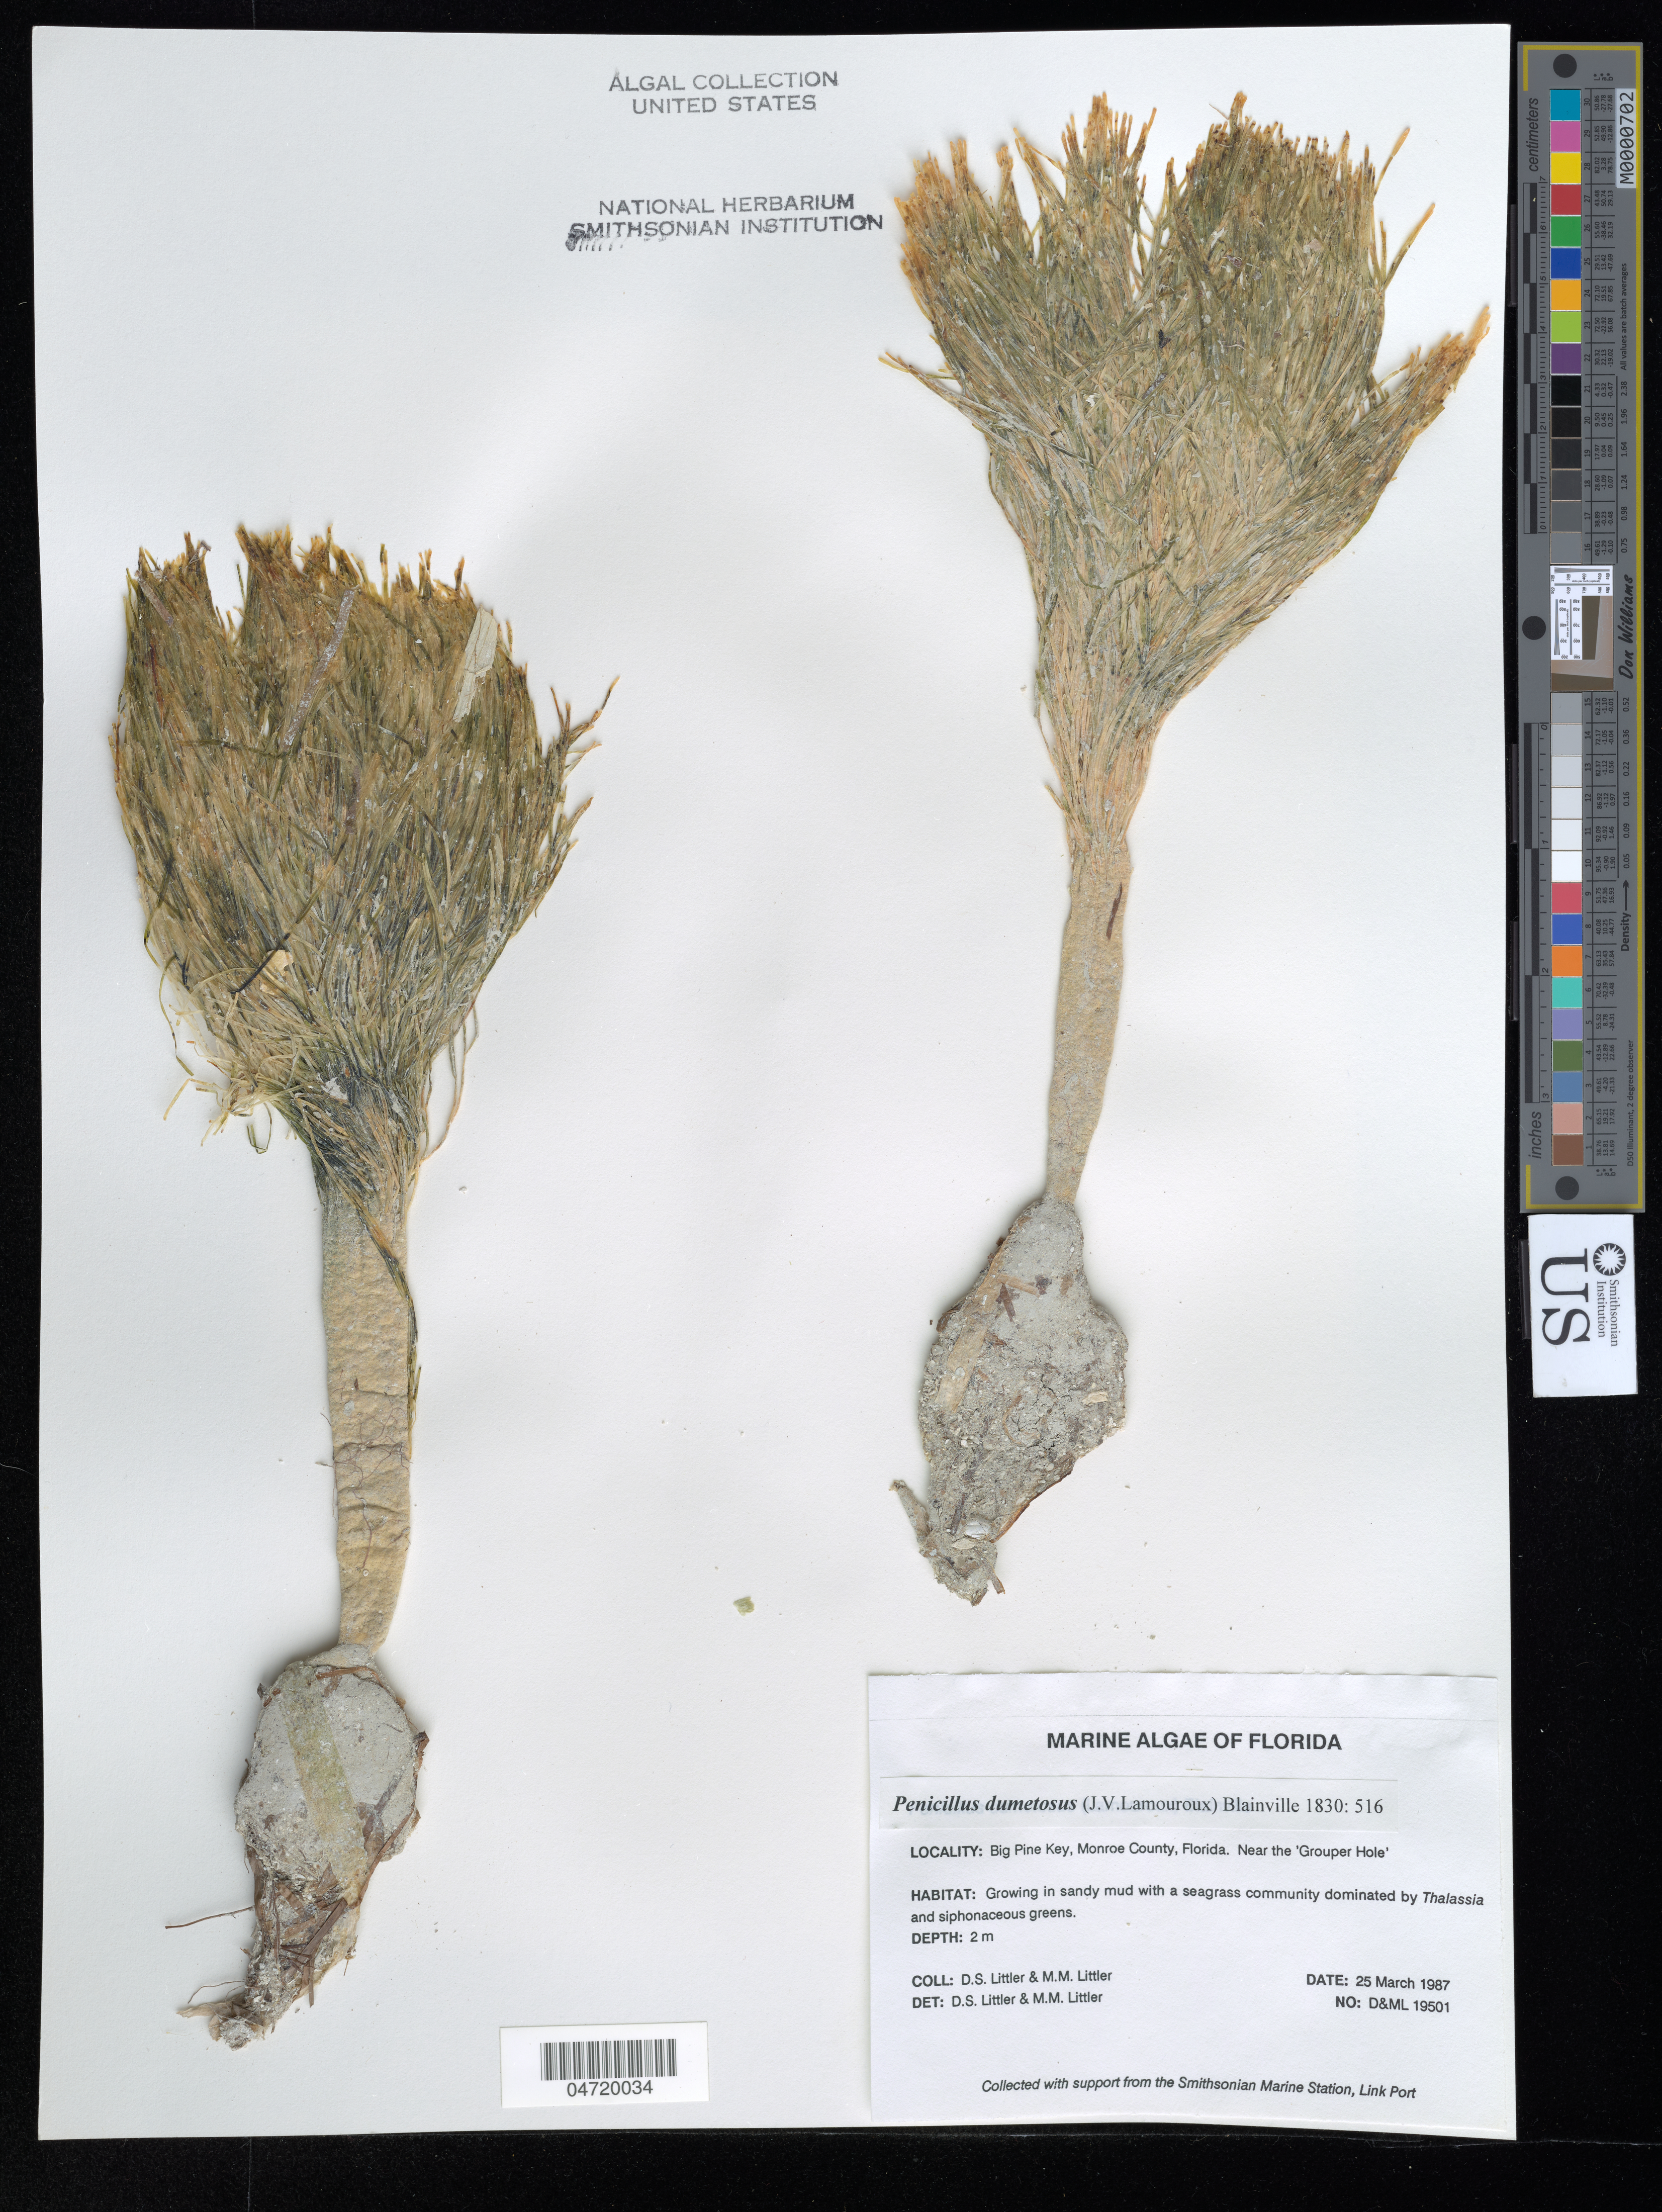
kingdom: Plantae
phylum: Chlorophyta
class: Ulvophyceae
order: Bryopsidales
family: Udoteaceae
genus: Penicillus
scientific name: Penicillus dumetosus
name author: (J.V.Lamouroux) Blainville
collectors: D. S. Littler & M. M. Littler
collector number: D&ML19501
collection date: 1987-03-25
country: United States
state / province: Florida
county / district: Monroe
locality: Big Pine Key, Monroe County. Near the 'Grouper Hole'.